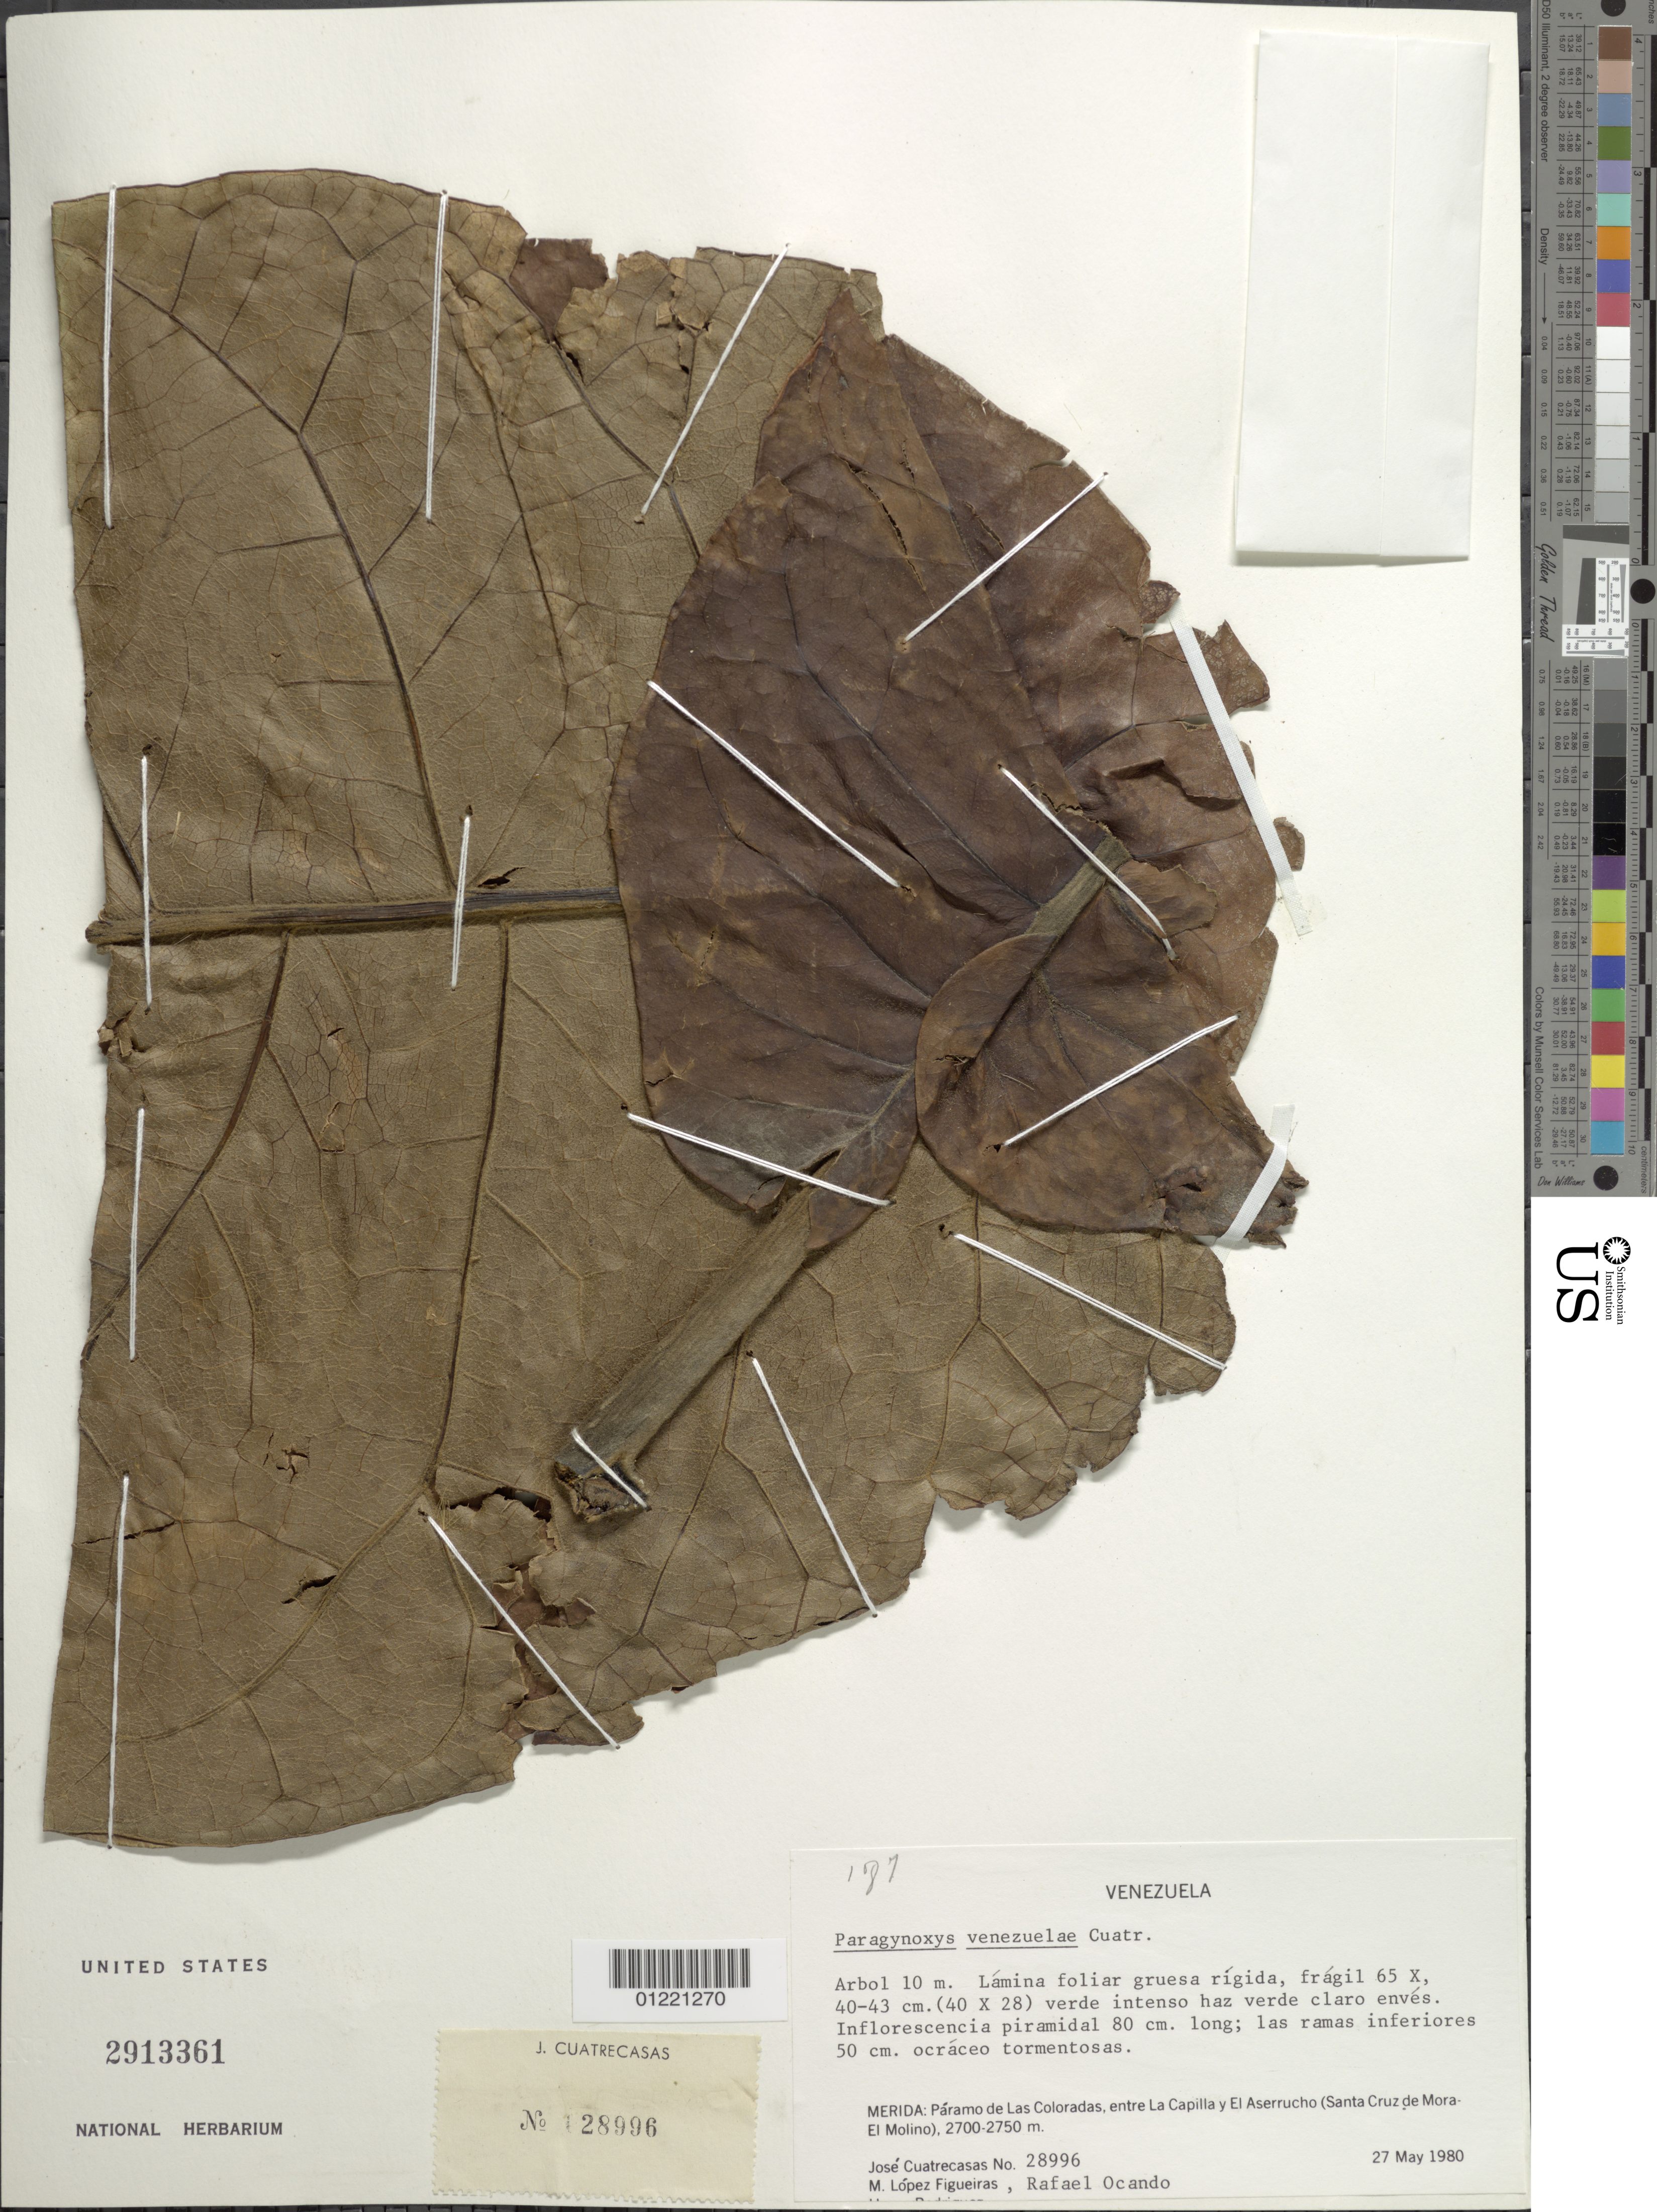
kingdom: Plantae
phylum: Tracheophyta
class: Magnoliopsida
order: Asterales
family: Asteraceae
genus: Paragynoxys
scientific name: Paragynoxys venezuelae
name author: (V.M. Badillo) Cuatrec.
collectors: J. Cuatrecasas, M. López Figueiras & R. Ocando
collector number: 28996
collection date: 1980-05-27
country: Venezuela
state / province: Mérida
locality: Páramo de las Colorados, entre La Capilla y El Aserrucho (Santa Cruz de Mora-El Molino)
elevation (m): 2700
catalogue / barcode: US 2913361